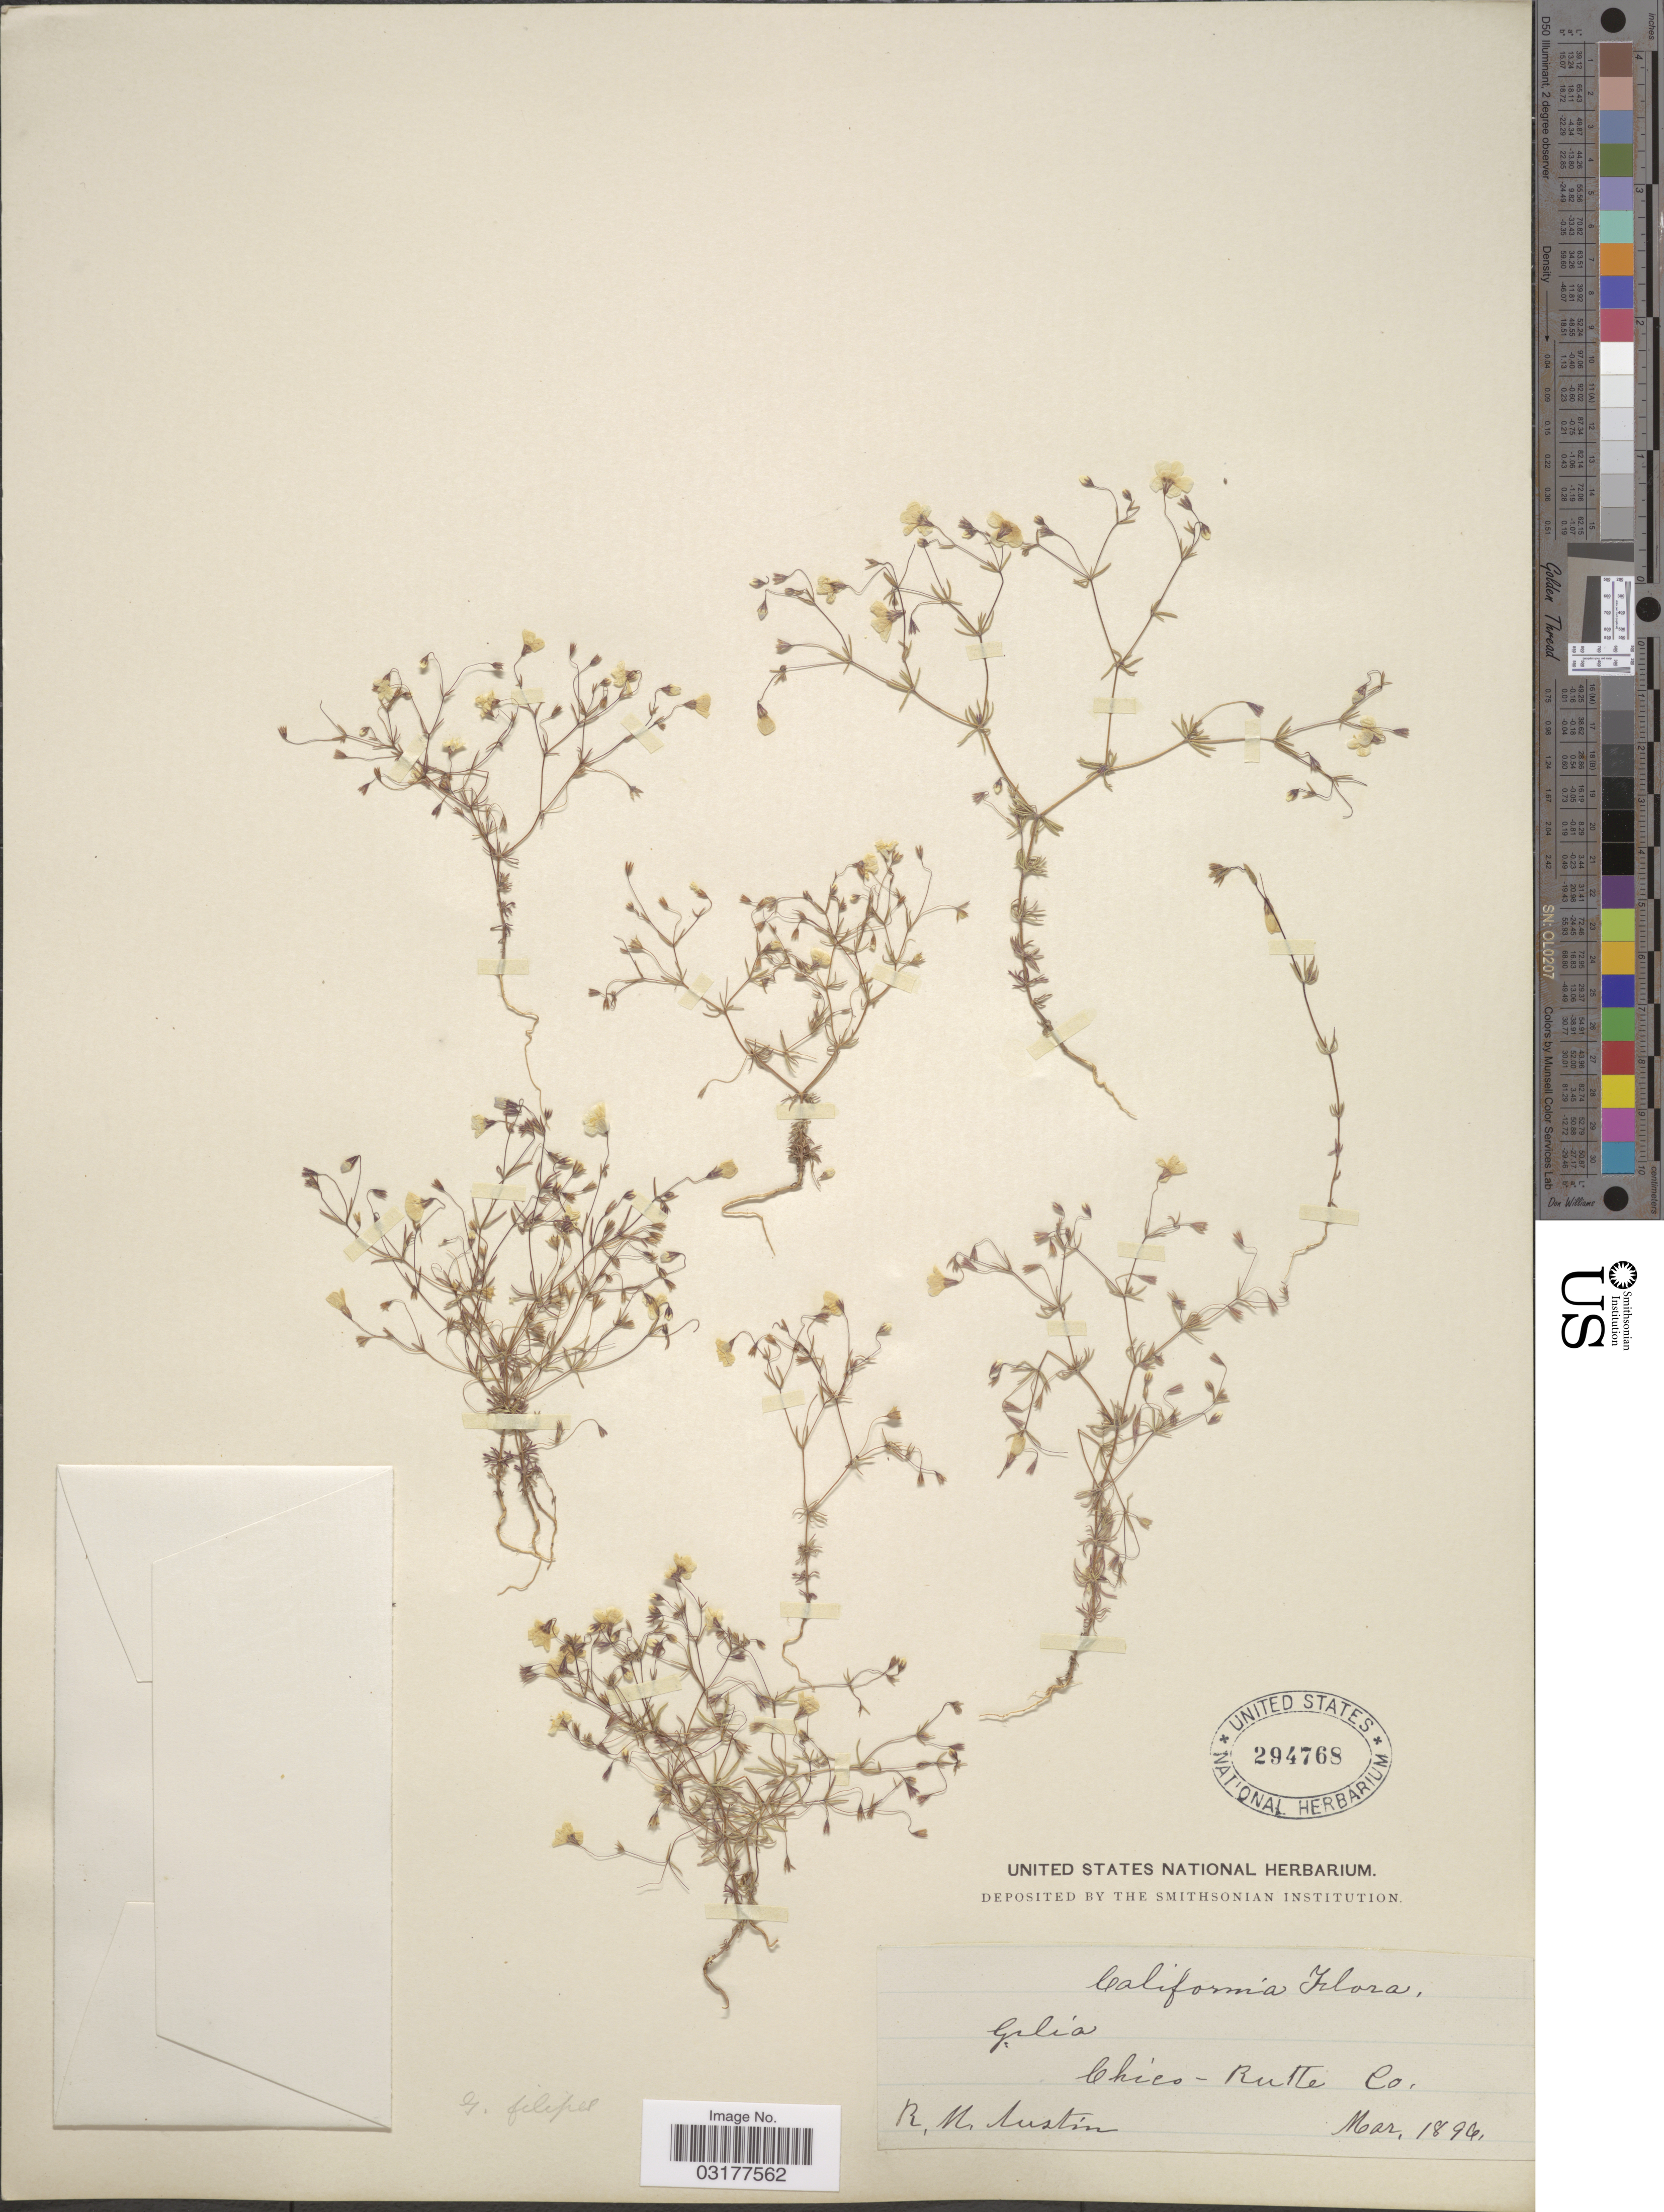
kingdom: Plantae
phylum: Tracheophyta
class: Magnoliopsida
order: Ericales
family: Polemoniaceae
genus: Leptosiphon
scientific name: Leptosiphon filipes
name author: (Benth.) J.M. Porter & L.A. Johnson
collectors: R. Austin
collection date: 1896-03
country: United States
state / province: California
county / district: Butte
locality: Chico - Butte Co.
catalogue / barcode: US 294768